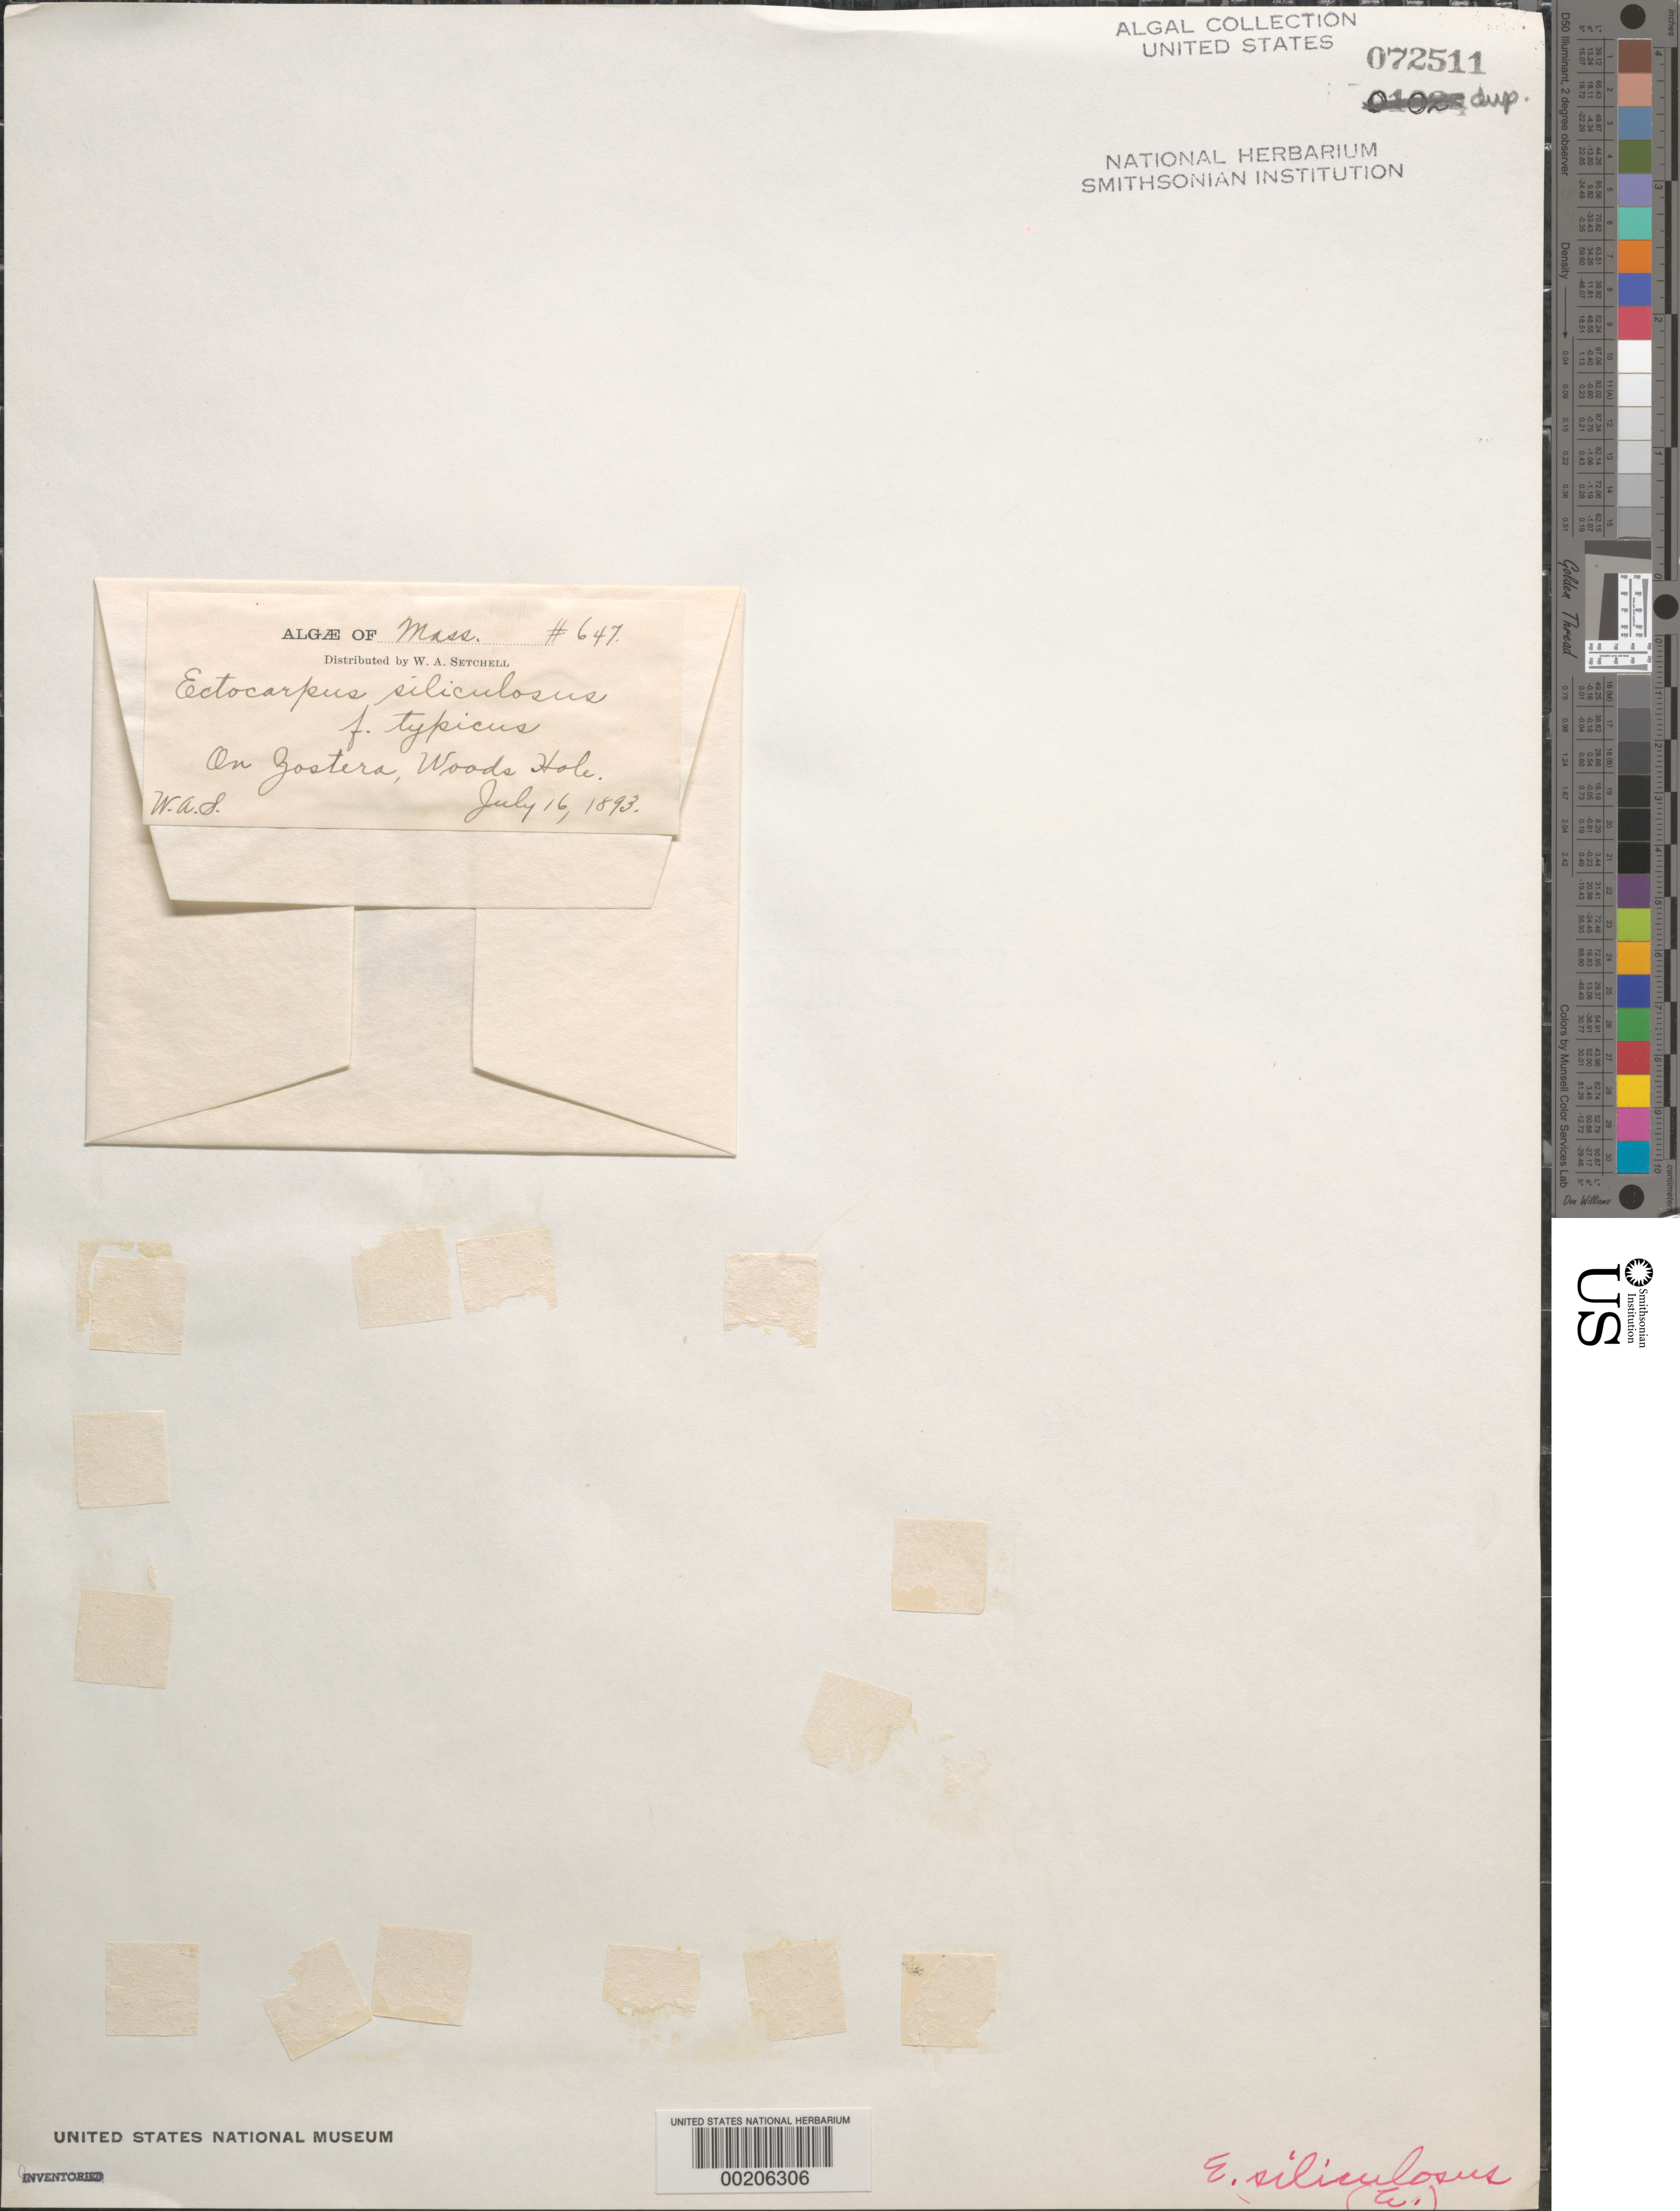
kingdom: Chromista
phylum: Ochrophyta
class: Phaeophyceae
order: Ectocarpales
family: Ectocarpaceae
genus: Ectocarpus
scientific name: Ectocarpus siliculosus f. typicus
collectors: W. Setchell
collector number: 647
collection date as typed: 16 Jul 1893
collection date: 1893-07-16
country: United States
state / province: Massachusetts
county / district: Barnstable County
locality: Woods Hole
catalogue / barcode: US 72511